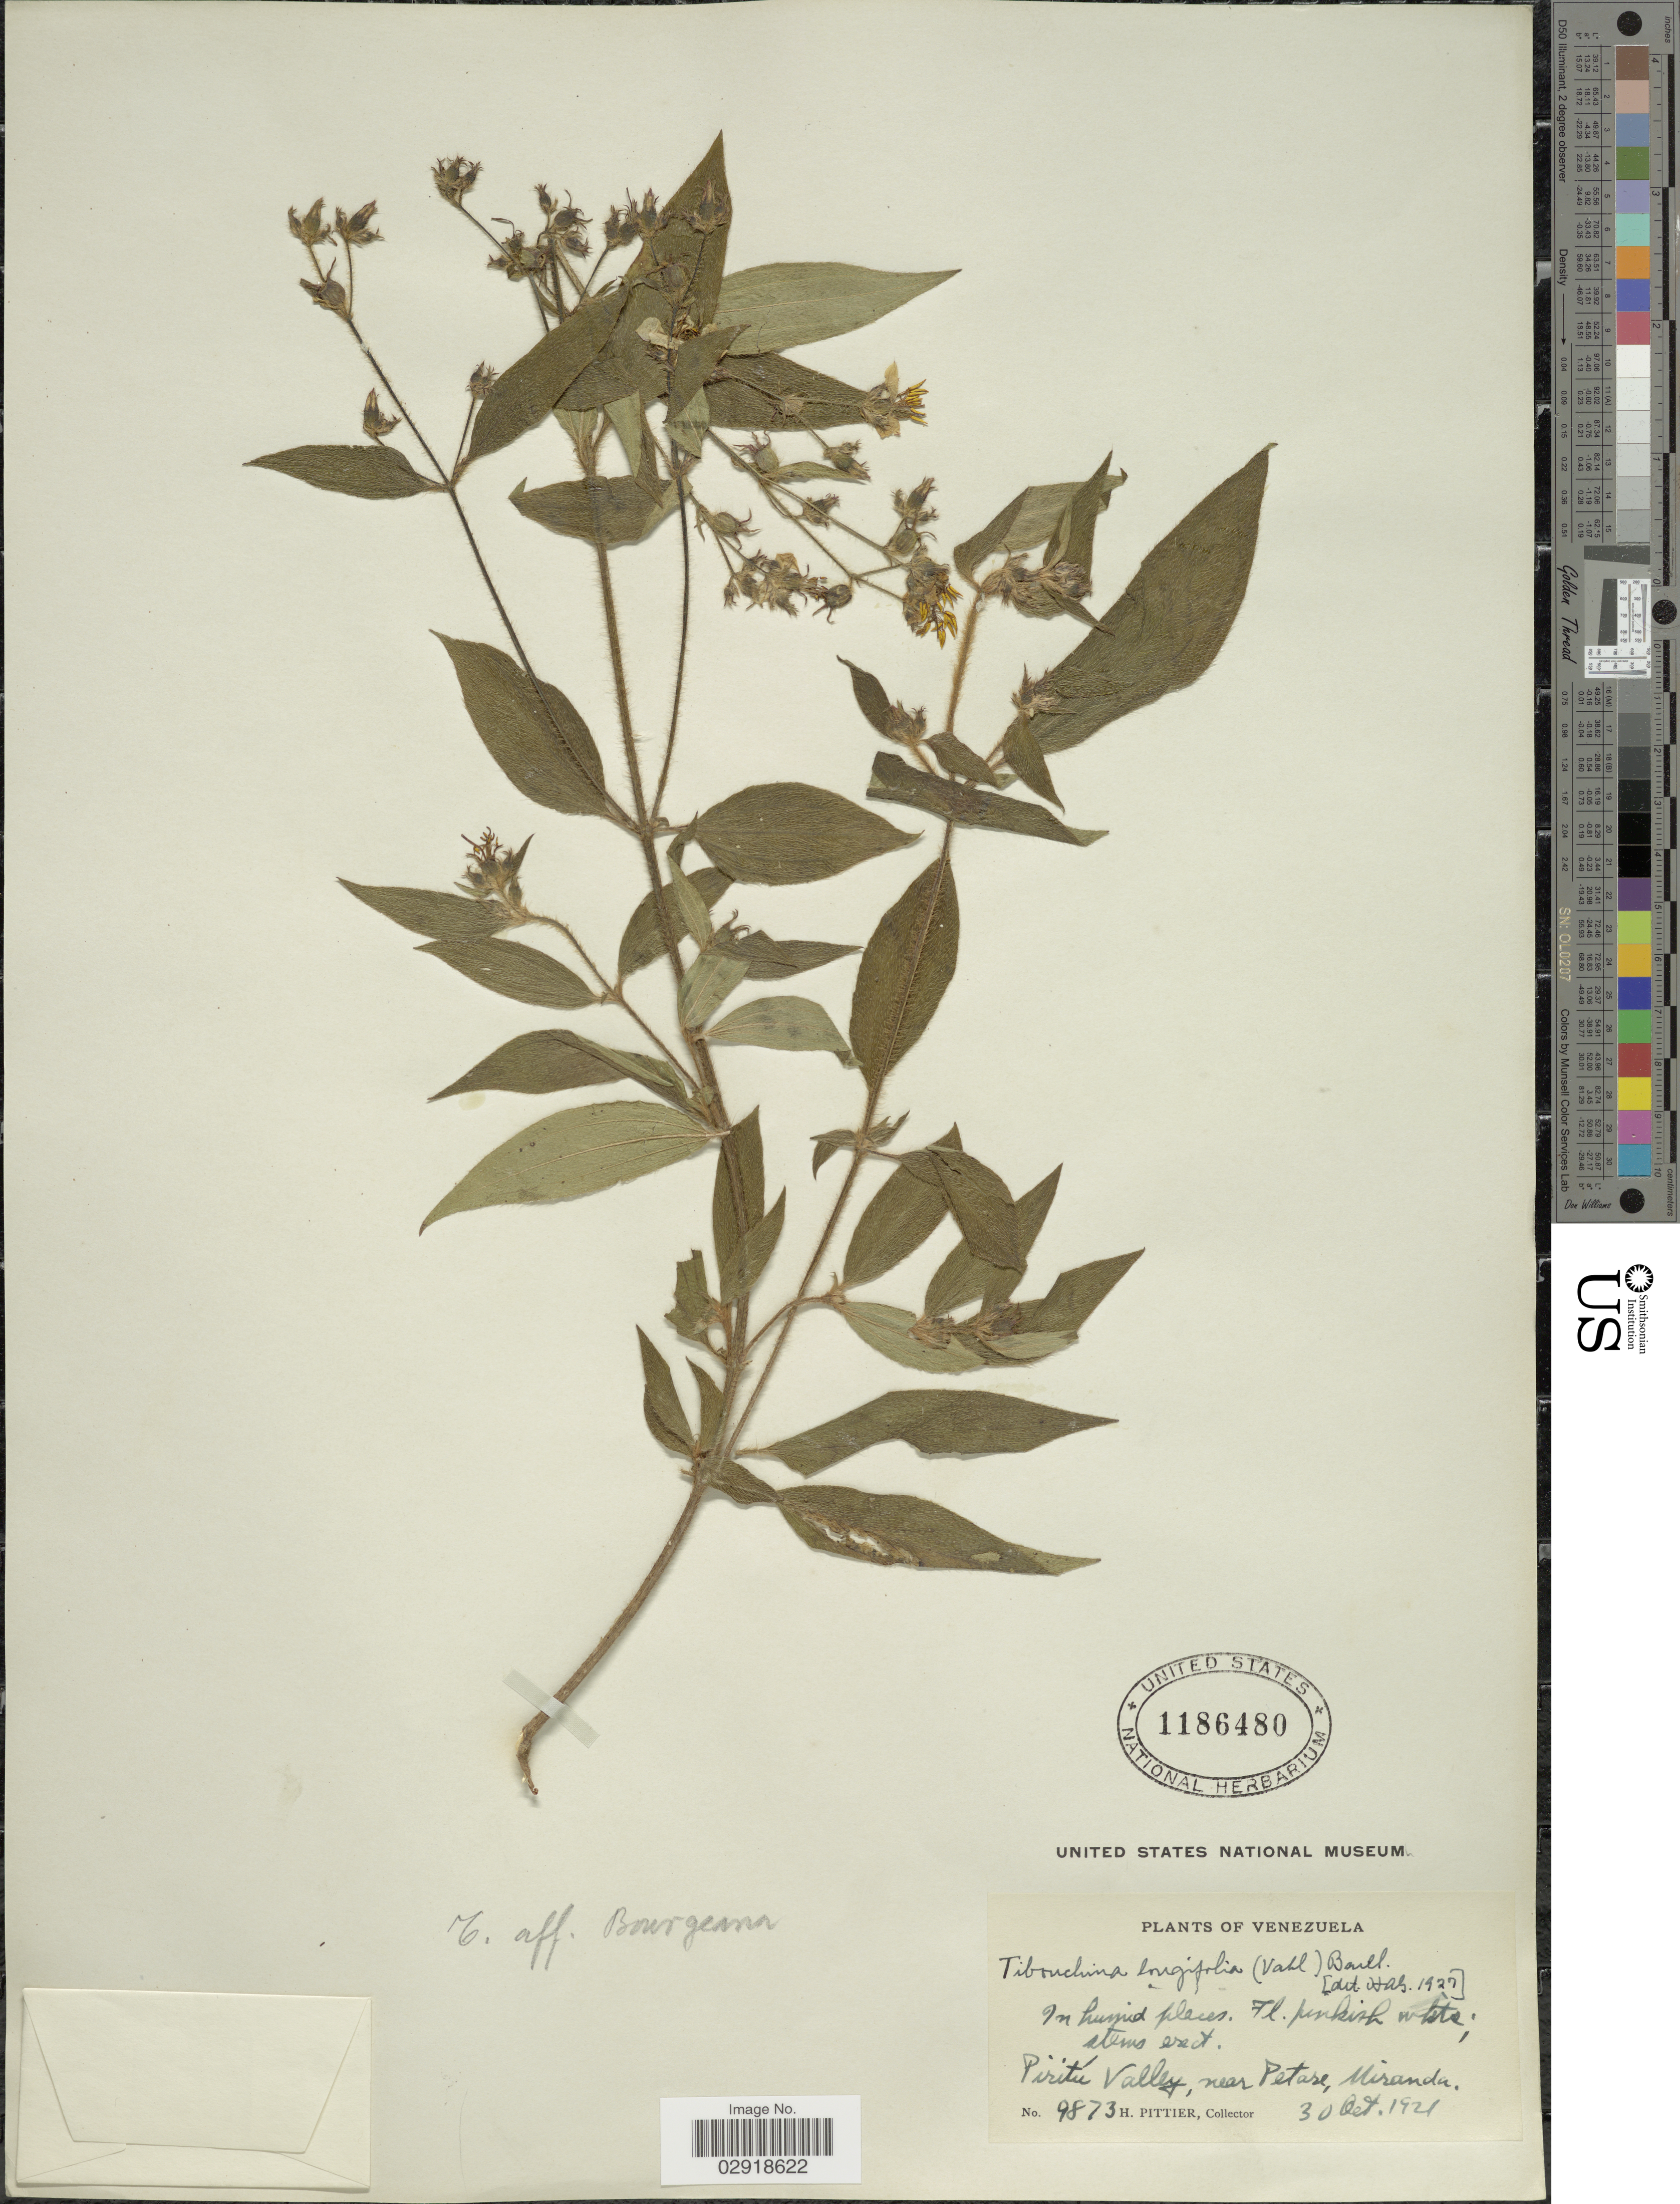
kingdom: Plantae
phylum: Tracheophyta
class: Magnoliopsida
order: Myrtales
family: Melastomataceae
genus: Chaetogastra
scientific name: Chaetogastra longifolia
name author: (Vahl) DC.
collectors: H. F. Pittier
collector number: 9873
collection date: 1921-10-30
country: Venezuela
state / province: Miranda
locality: Piritú Valley, near Petare.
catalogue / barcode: US 1186480